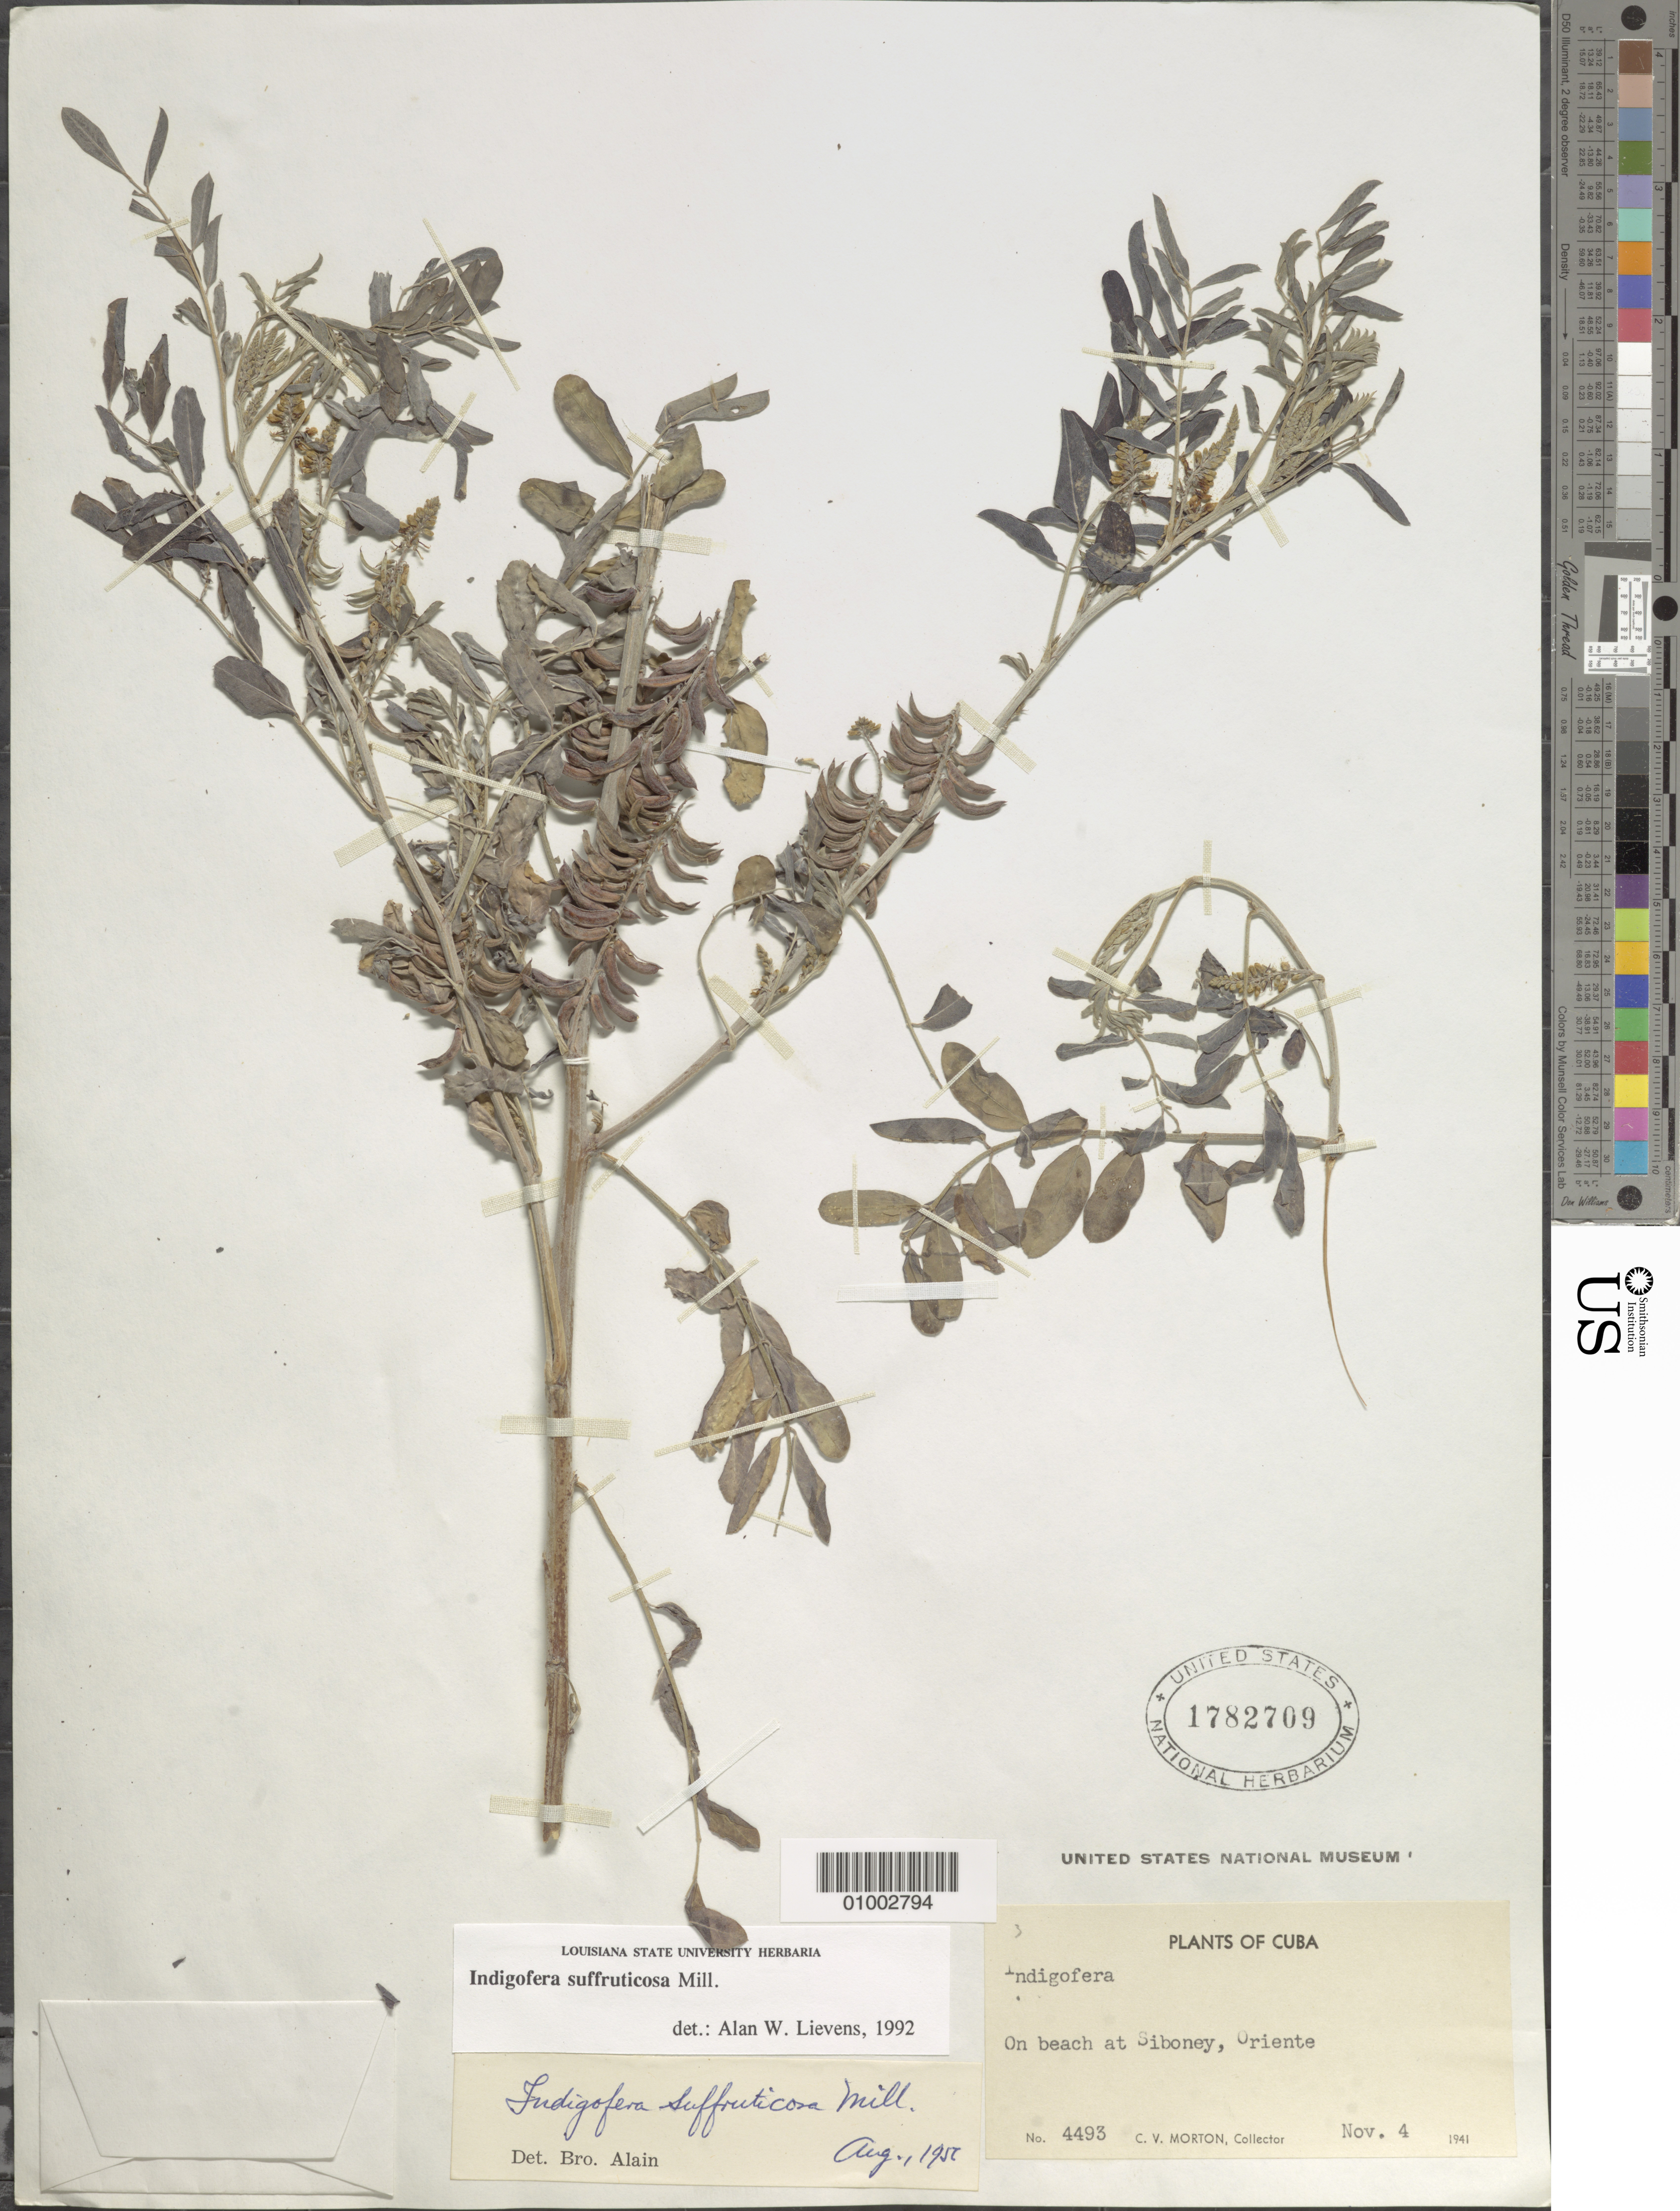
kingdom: Plantae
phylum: Tracheophyta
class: Magnoliopsida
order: Fabales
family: Fabaceae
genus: Indigofera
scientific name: Indigofera suffruticosa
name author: Mill.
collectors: C. V. Morton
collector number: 4493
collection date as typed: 04 Nov 1941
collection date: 1941-11-04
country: Cuba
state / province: Oriente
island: Cuba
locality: On beach at Siboney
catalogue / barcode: US 1782709